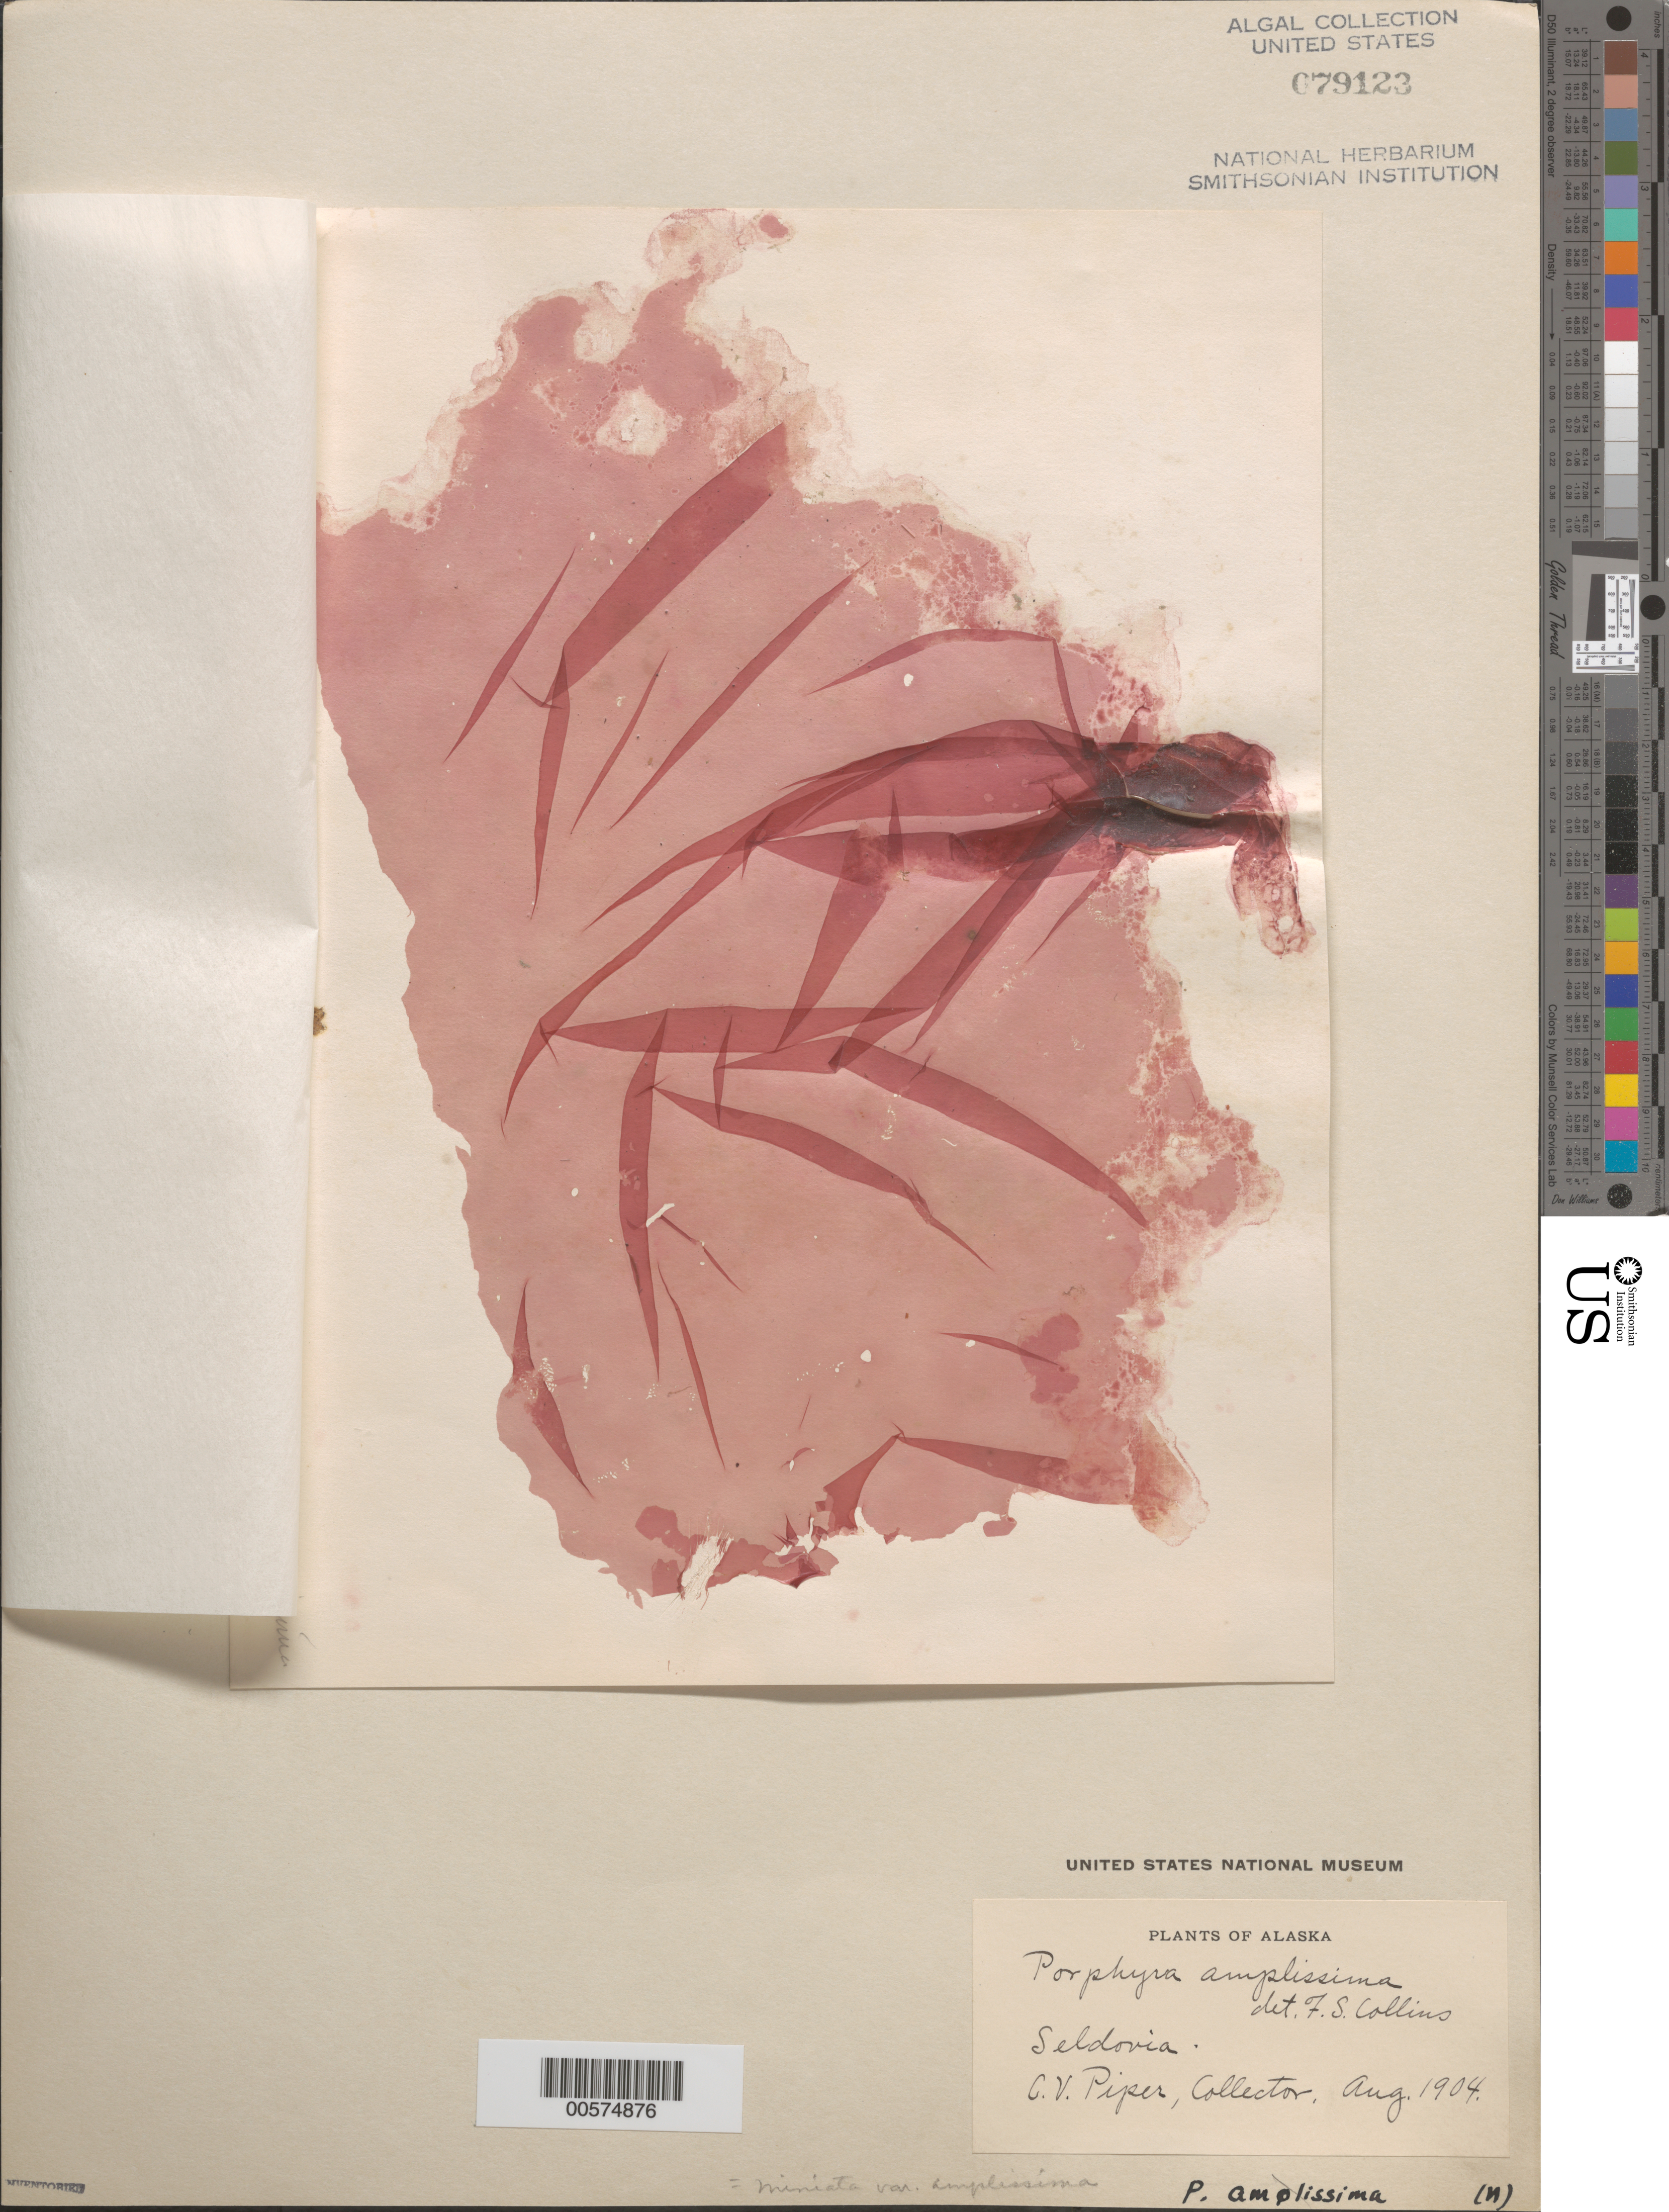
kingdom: Plantae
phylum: Rhodophyta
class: Bangiophyceae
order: Bangiales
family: Bangiaceae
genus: Wildemania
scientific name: Wildemania miniata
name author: (C. Agardh) Foslie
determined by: Algae name updating Project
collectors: C. V. Piper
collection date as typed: Aug 1904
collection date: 1904-08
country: United States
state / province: Alaska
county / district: Kenai Peninsula Division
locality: Seldovia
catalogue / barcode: US 79123